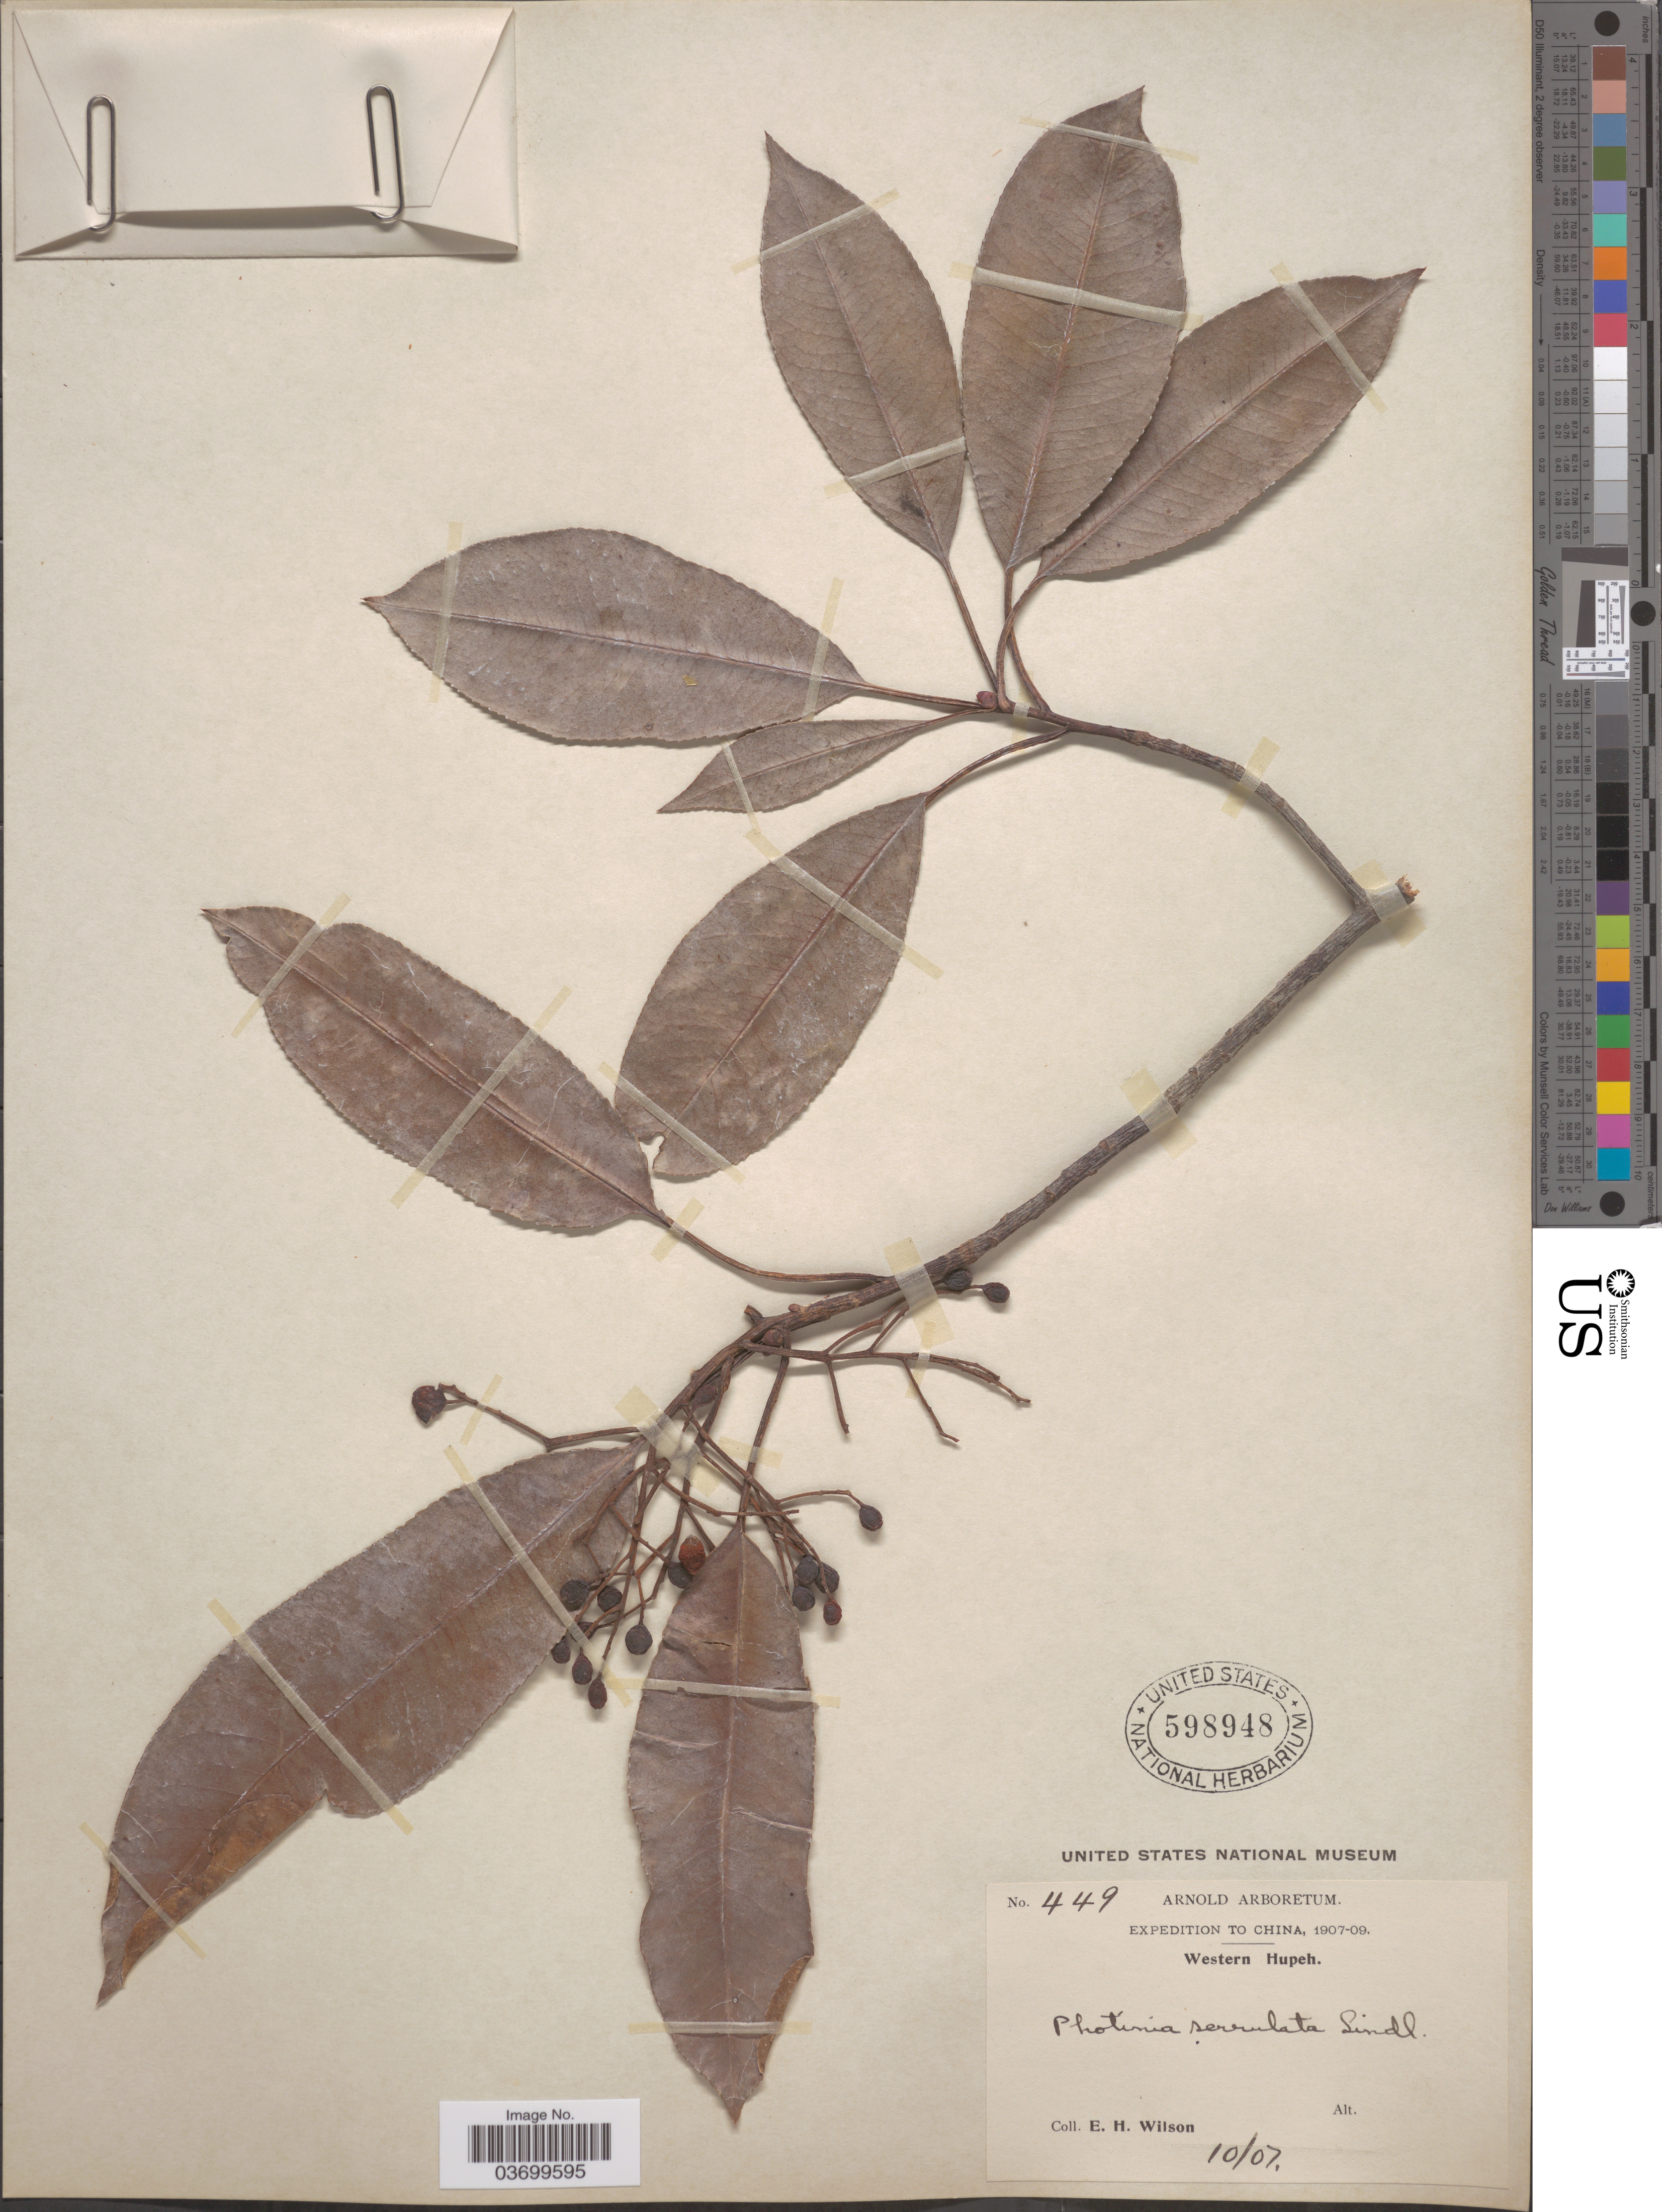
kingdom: Plantae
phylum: Tracheophyta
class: Magnoliopsida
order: Rosales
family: Rosaceae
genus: Photinia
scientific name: Photinia serrulata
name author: Franch. & Sav.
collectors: E. Wilson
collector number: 449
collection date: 1907-10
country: China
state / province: Hubei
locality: Western Hupeh.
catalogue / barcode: US 598948